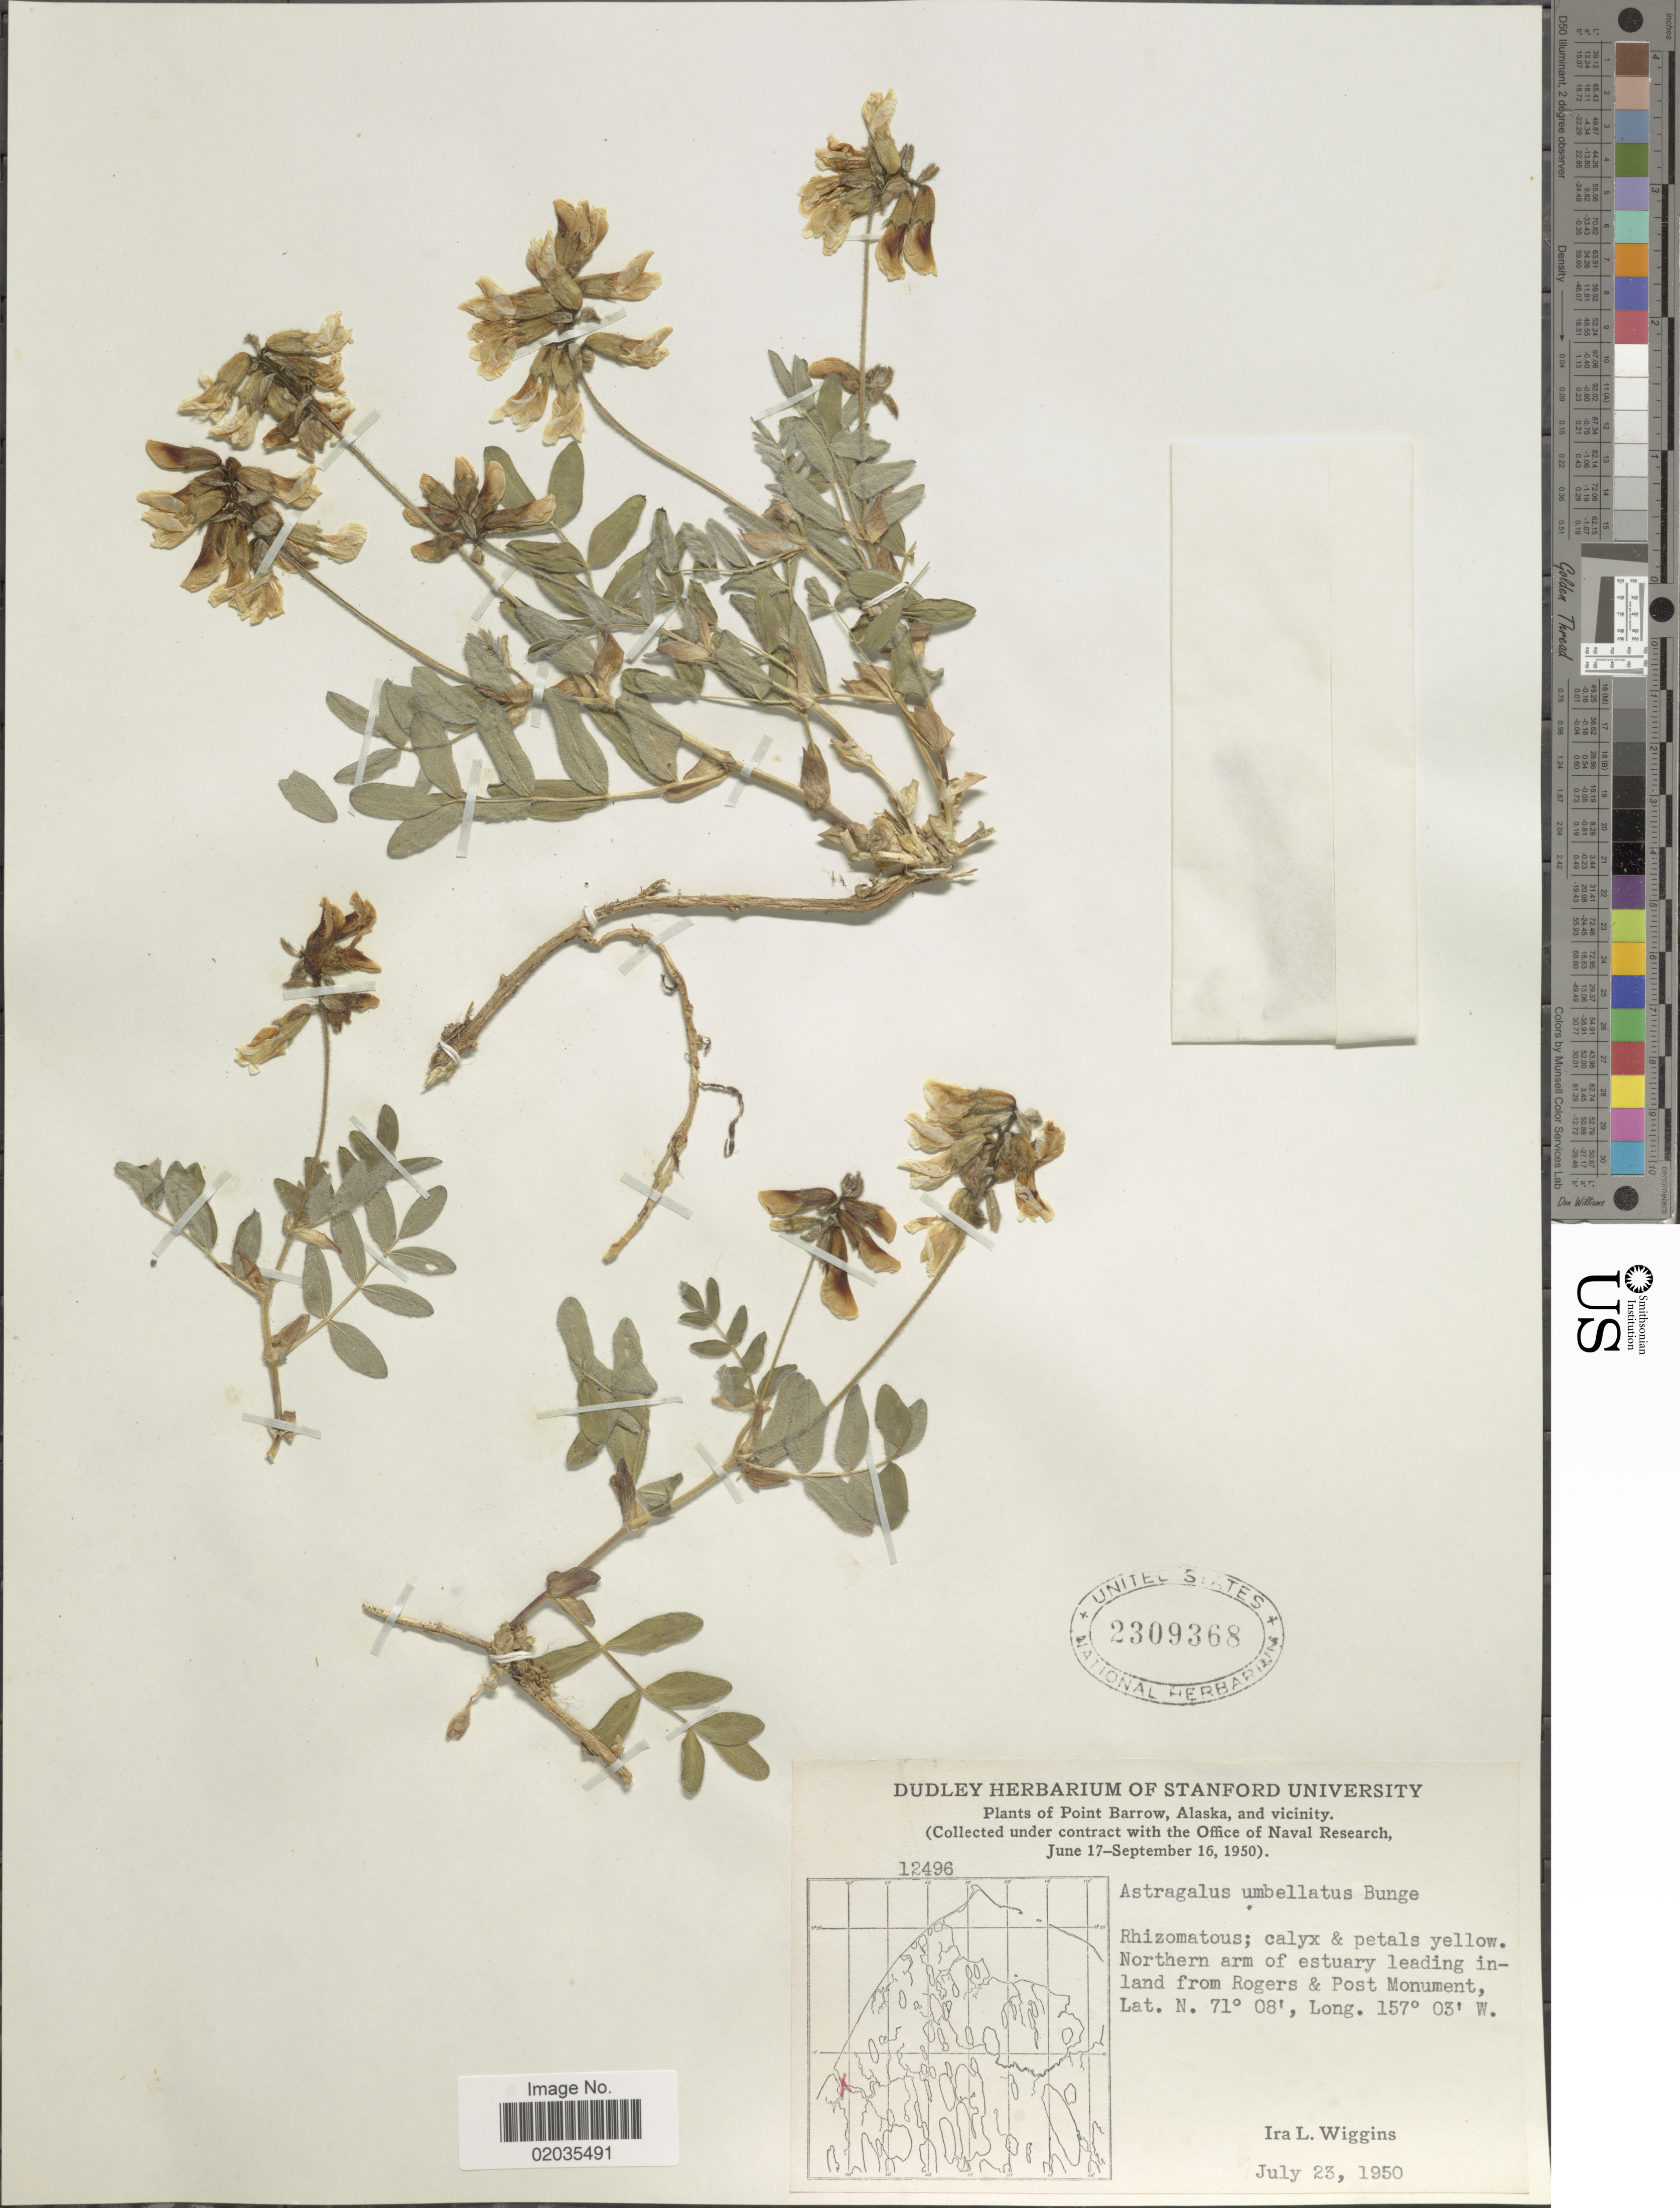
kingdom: Plantae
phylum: Tracheophyta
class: Magnoliopsida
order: Fabales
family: Fabaceae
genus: Astragalus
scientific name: Astragalus umbellatus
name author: Bunge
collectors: I. L. Wiggins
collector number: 12496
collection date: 1950-07-23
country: United States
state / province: Alaska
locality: Point Barrow, Alaska and vicinity. Northern arm of estuary leading inland from Rogers & Post Monument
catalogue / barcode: US 2309368